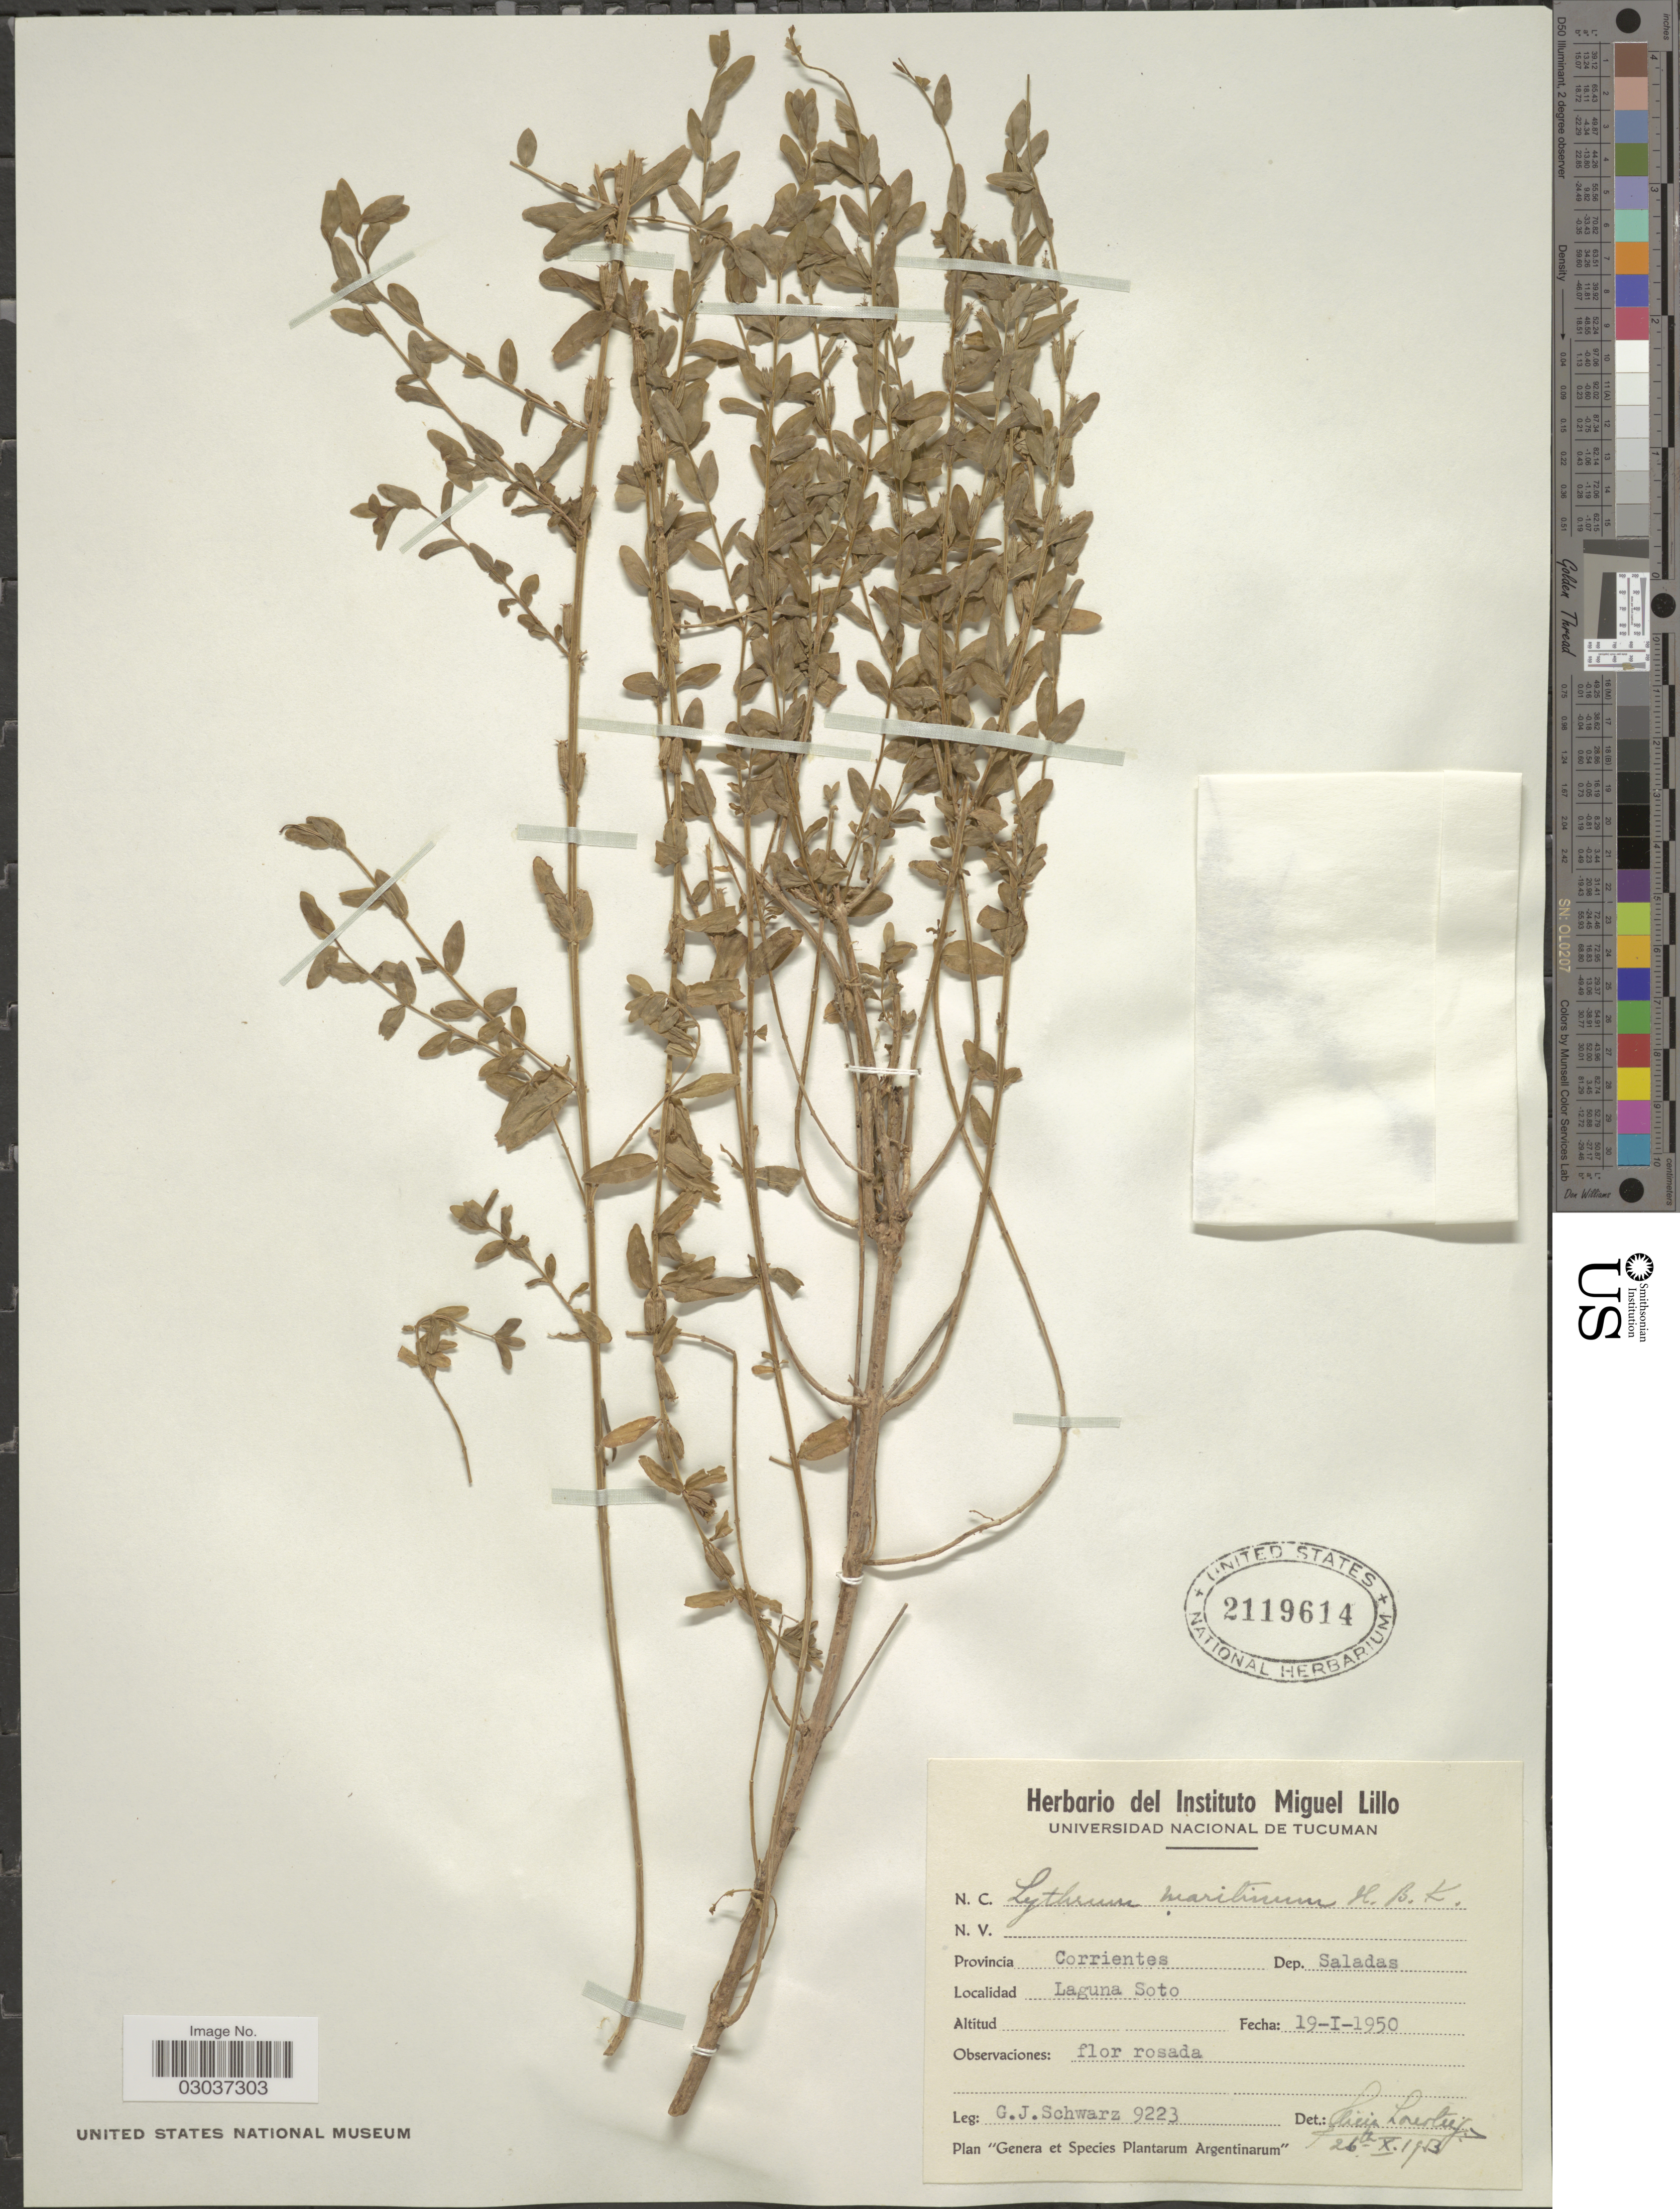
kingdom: Plantae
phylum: Tracheophyta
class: Magnoliopsida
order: Myrtales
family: Lythraceae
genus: Lythrum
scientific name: Lythrum maritimum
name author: Kunth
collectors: G. J. Schwarz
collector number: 9223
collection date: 1950-01-19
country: Argentina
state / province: Corrientes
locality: Dep. Saladas. Laguna Soto.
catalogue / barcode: US 2119614